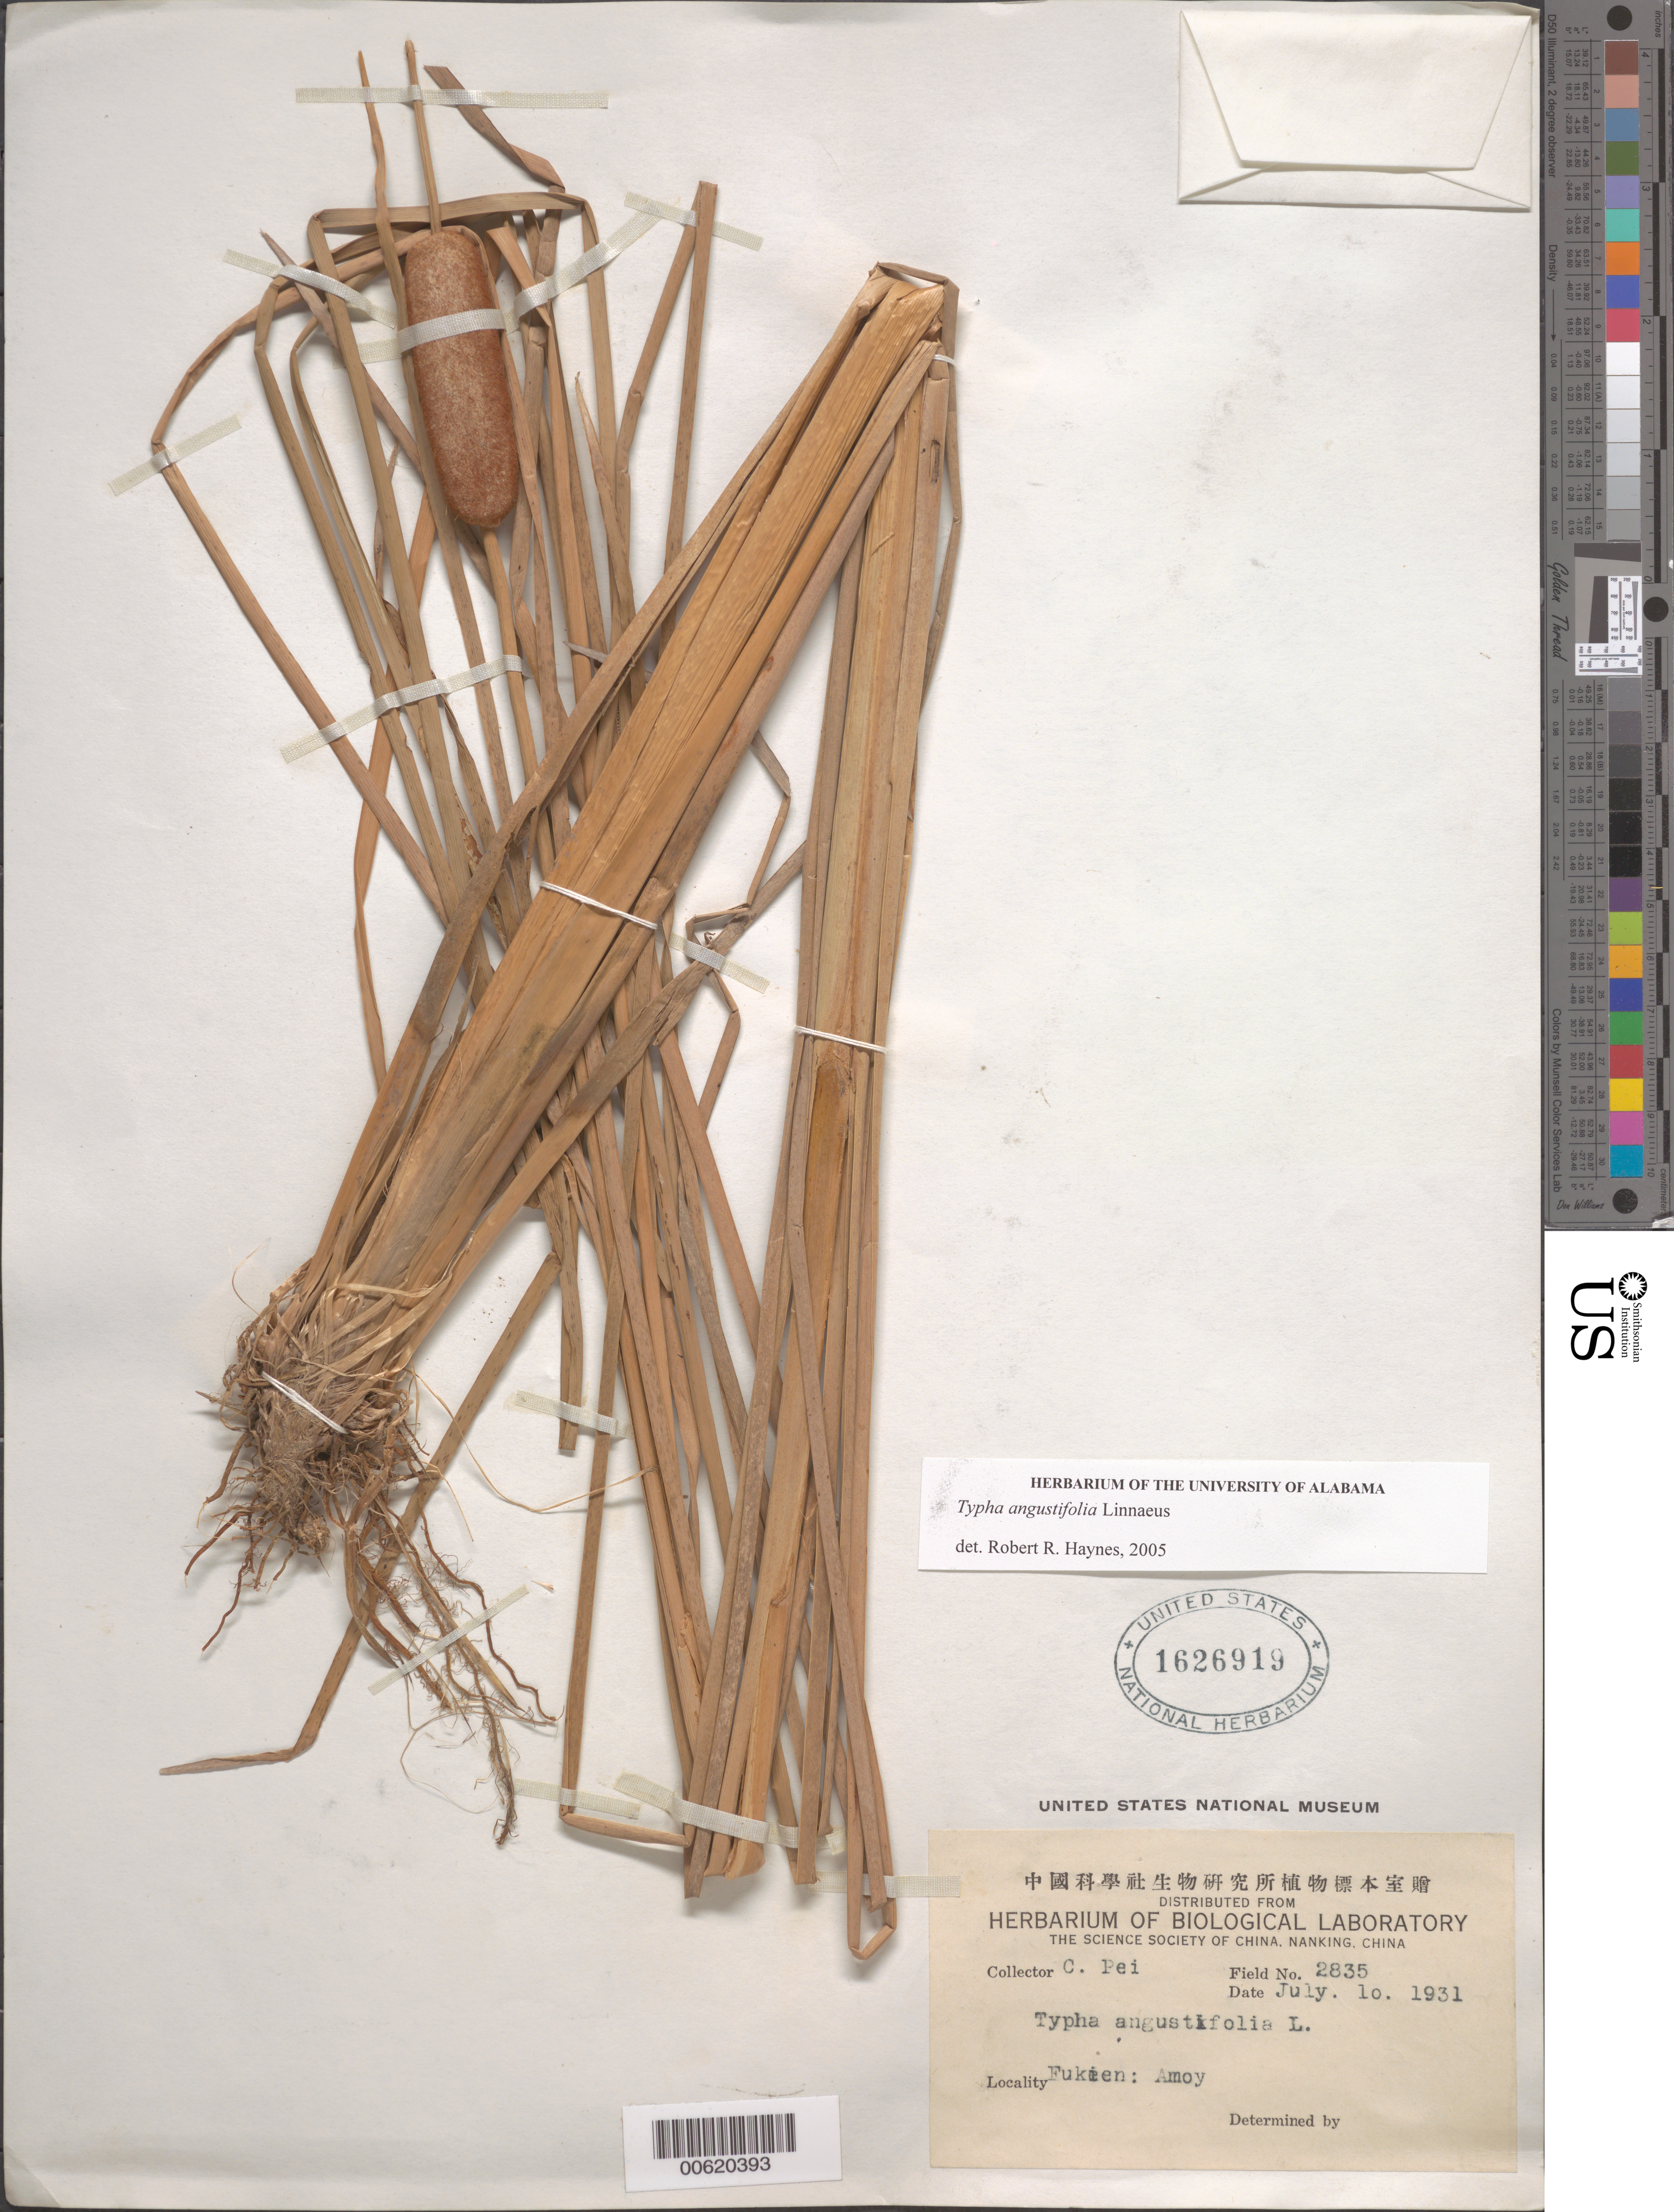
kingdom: Plantae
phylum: Tracheophyta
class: Liliopsida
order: Poales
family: Typhaceae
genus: Typha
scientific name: Typha angustifolia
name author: L.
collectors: C. P'ei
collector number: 2835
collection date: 1931-07-10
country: China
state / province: Fujian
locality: Fukien: Amoy.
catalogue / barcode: US 1626919